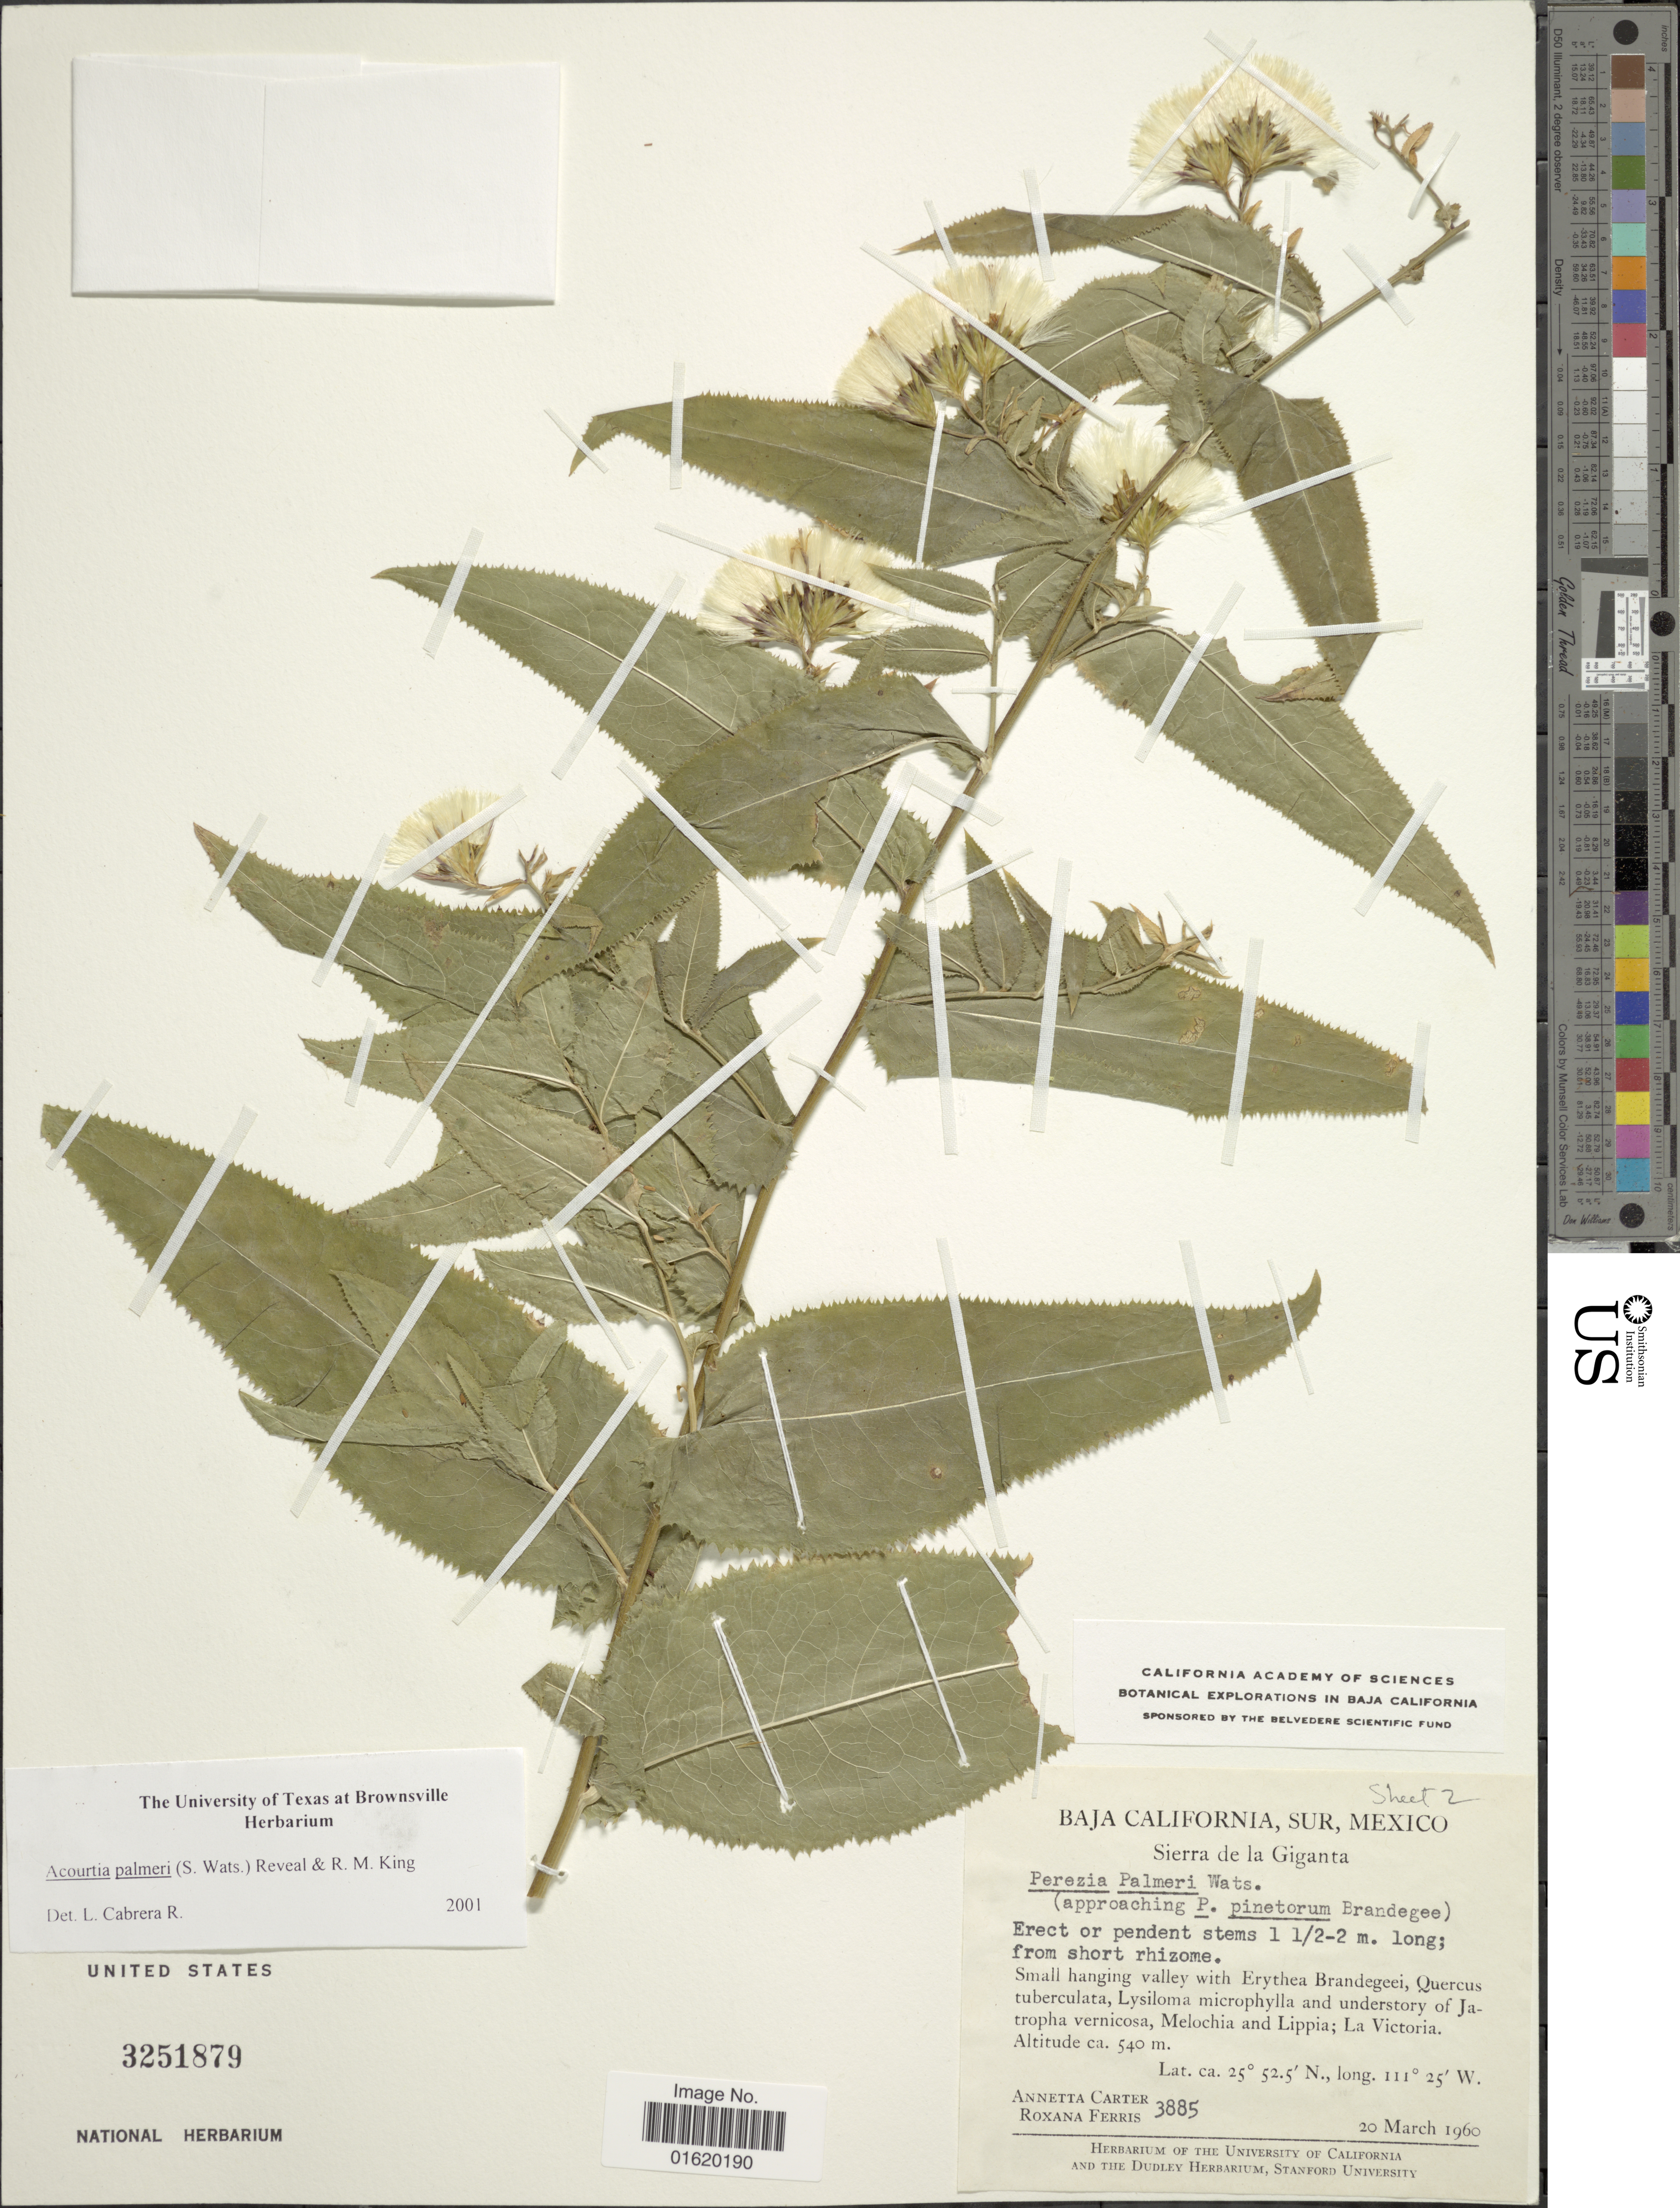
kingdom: Plantae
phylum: Tracheophyta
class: Magnoliopsida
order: Asterales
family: Asteraceae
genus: Acourtia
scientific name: Acourtia palmeri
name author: (S. Watson) Reveal & R.M. King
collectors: A. Carter & R. S. Ferris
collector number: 3885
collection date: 1960-03-20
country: Mexico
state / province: Baja California Sur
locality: Sierra de la Giganta, small hanging valley, understory of Jatropa vernicosa, Melochia and Lippioa; La Victoria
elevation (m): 540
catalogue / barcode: US 3251879